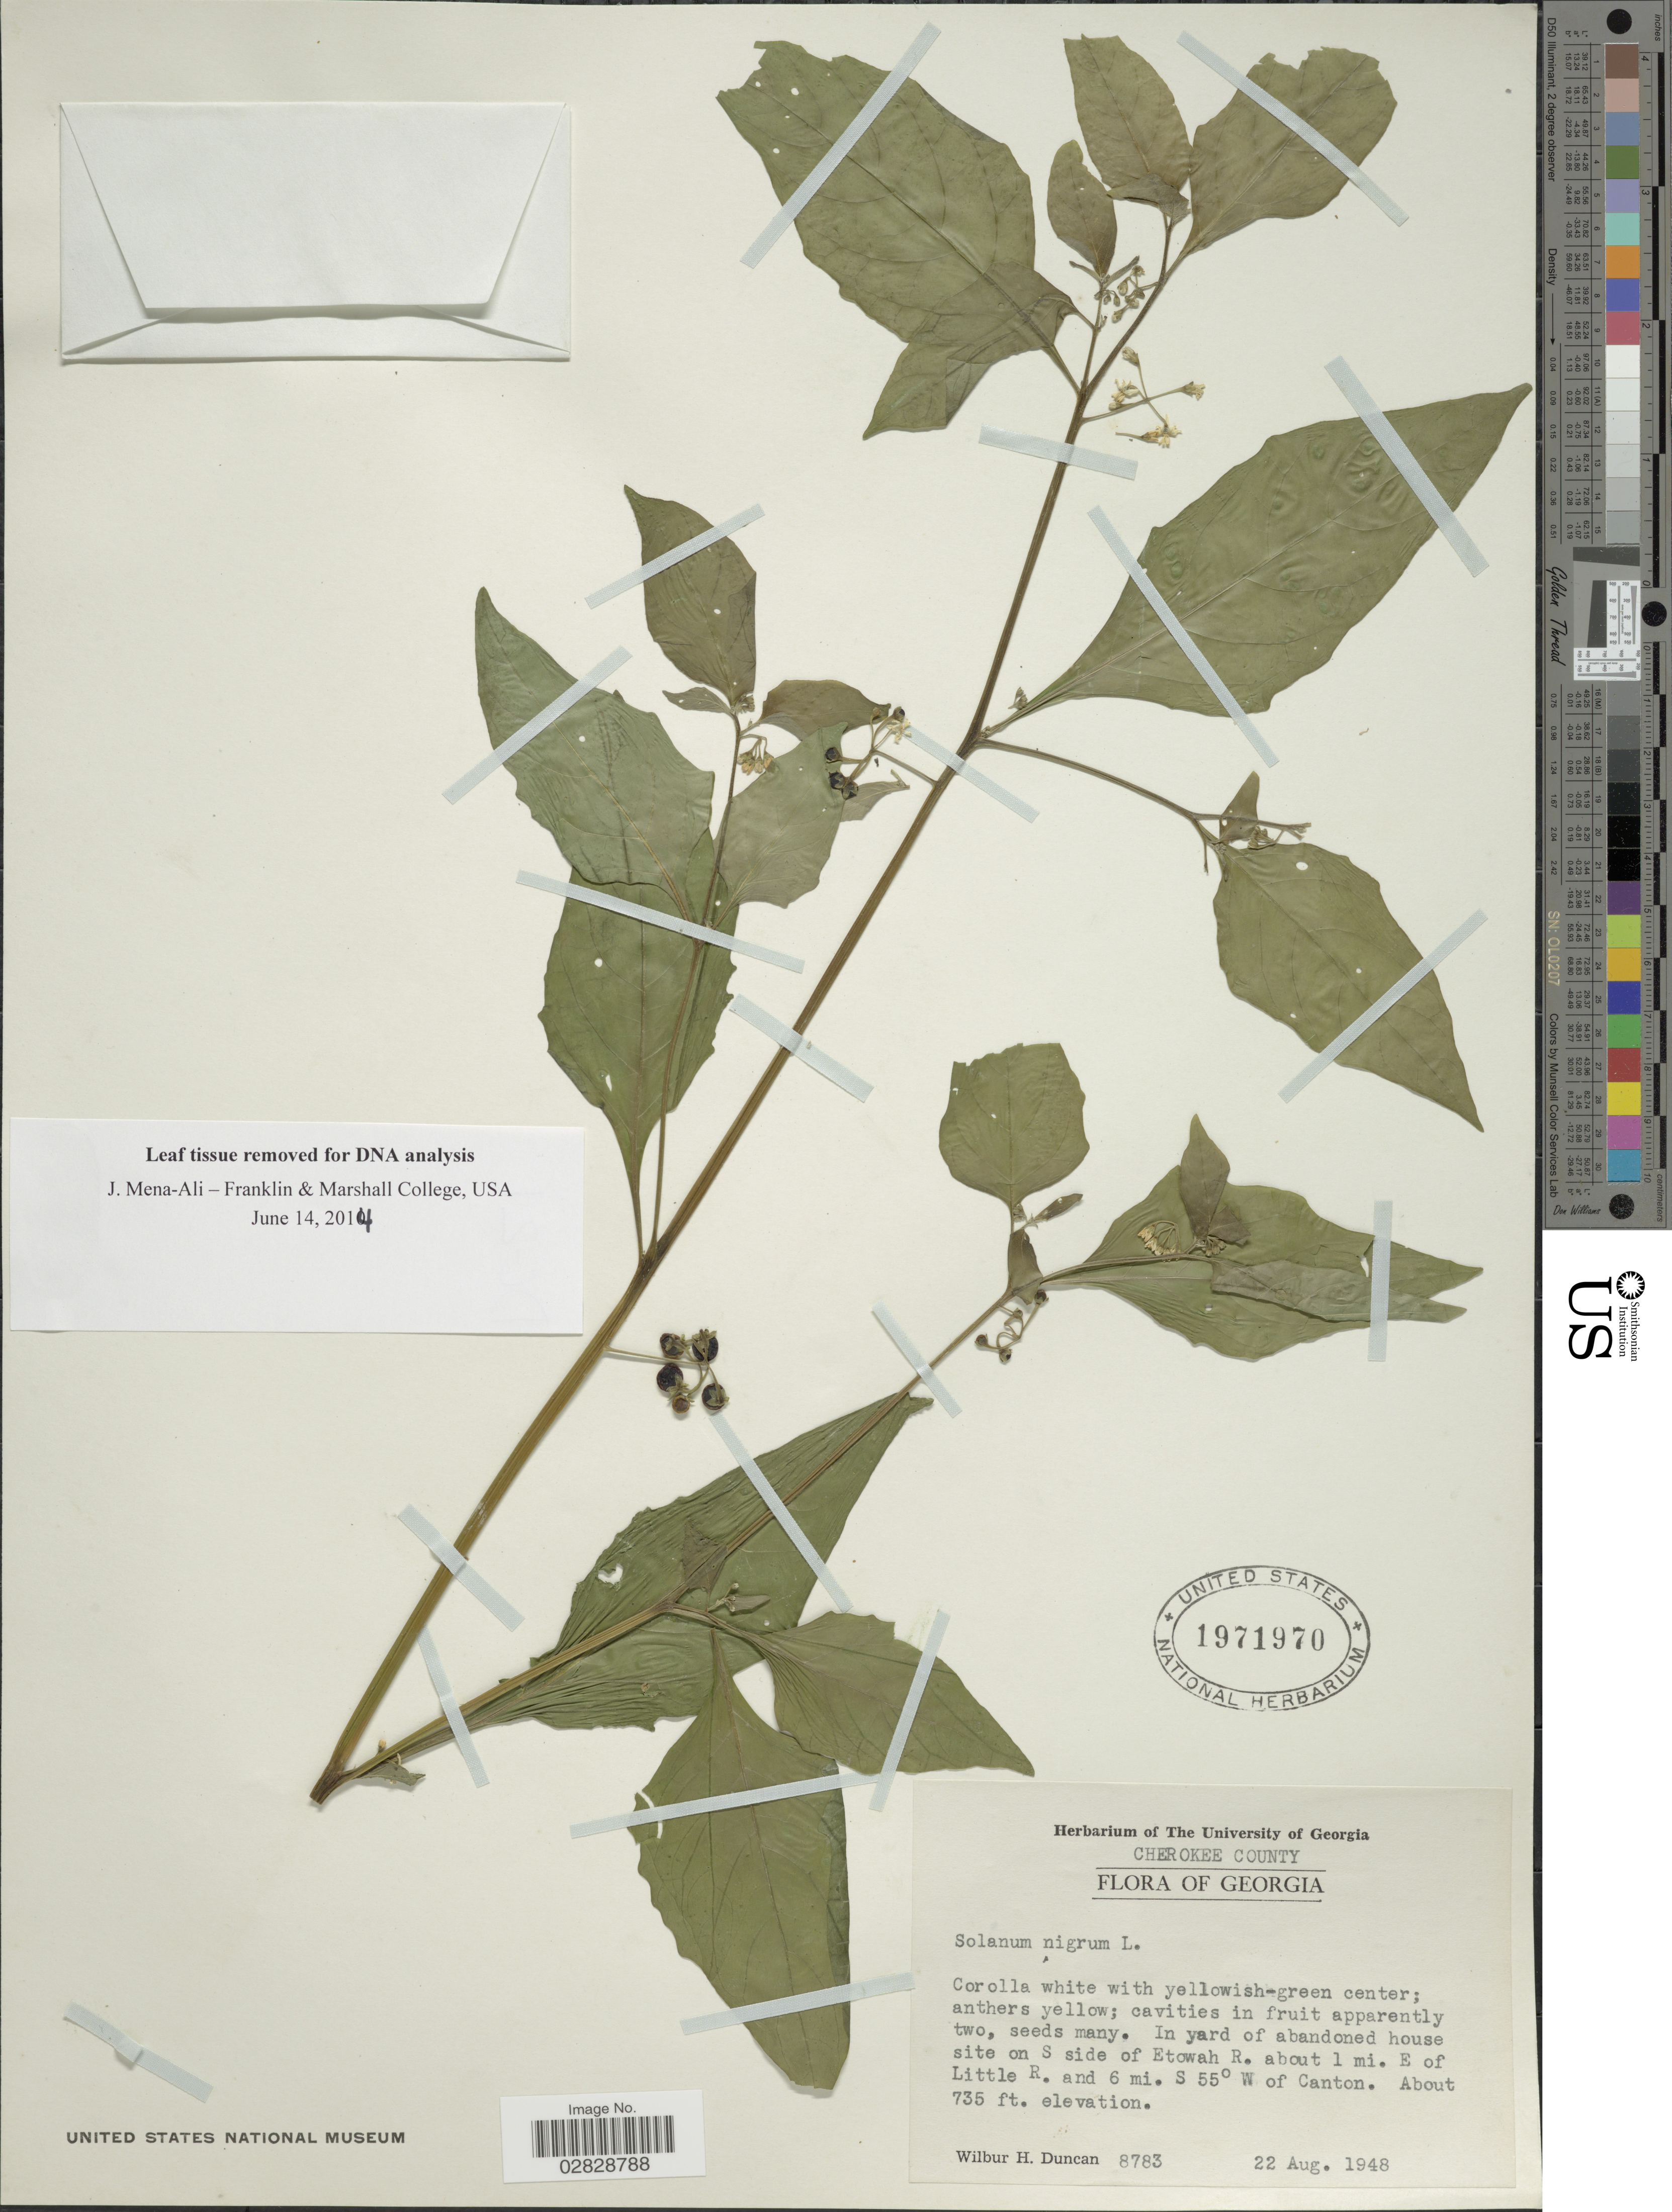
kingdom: Plantae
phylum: Tracheophyta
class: Magnoliopsida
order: Solanales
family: Solanaceae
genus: Solanum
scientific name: Solanum emulans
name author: Raf.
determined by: Knapp, S. D.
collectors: W. H. Duncan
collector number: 8783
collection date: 1948-08-22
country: United States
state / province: Georgia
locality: Cherokee County. In yard of abandoned house site on S side of Etowah R. about 1 mi. E of Little R. and 6 mi. S 55° W of Canton.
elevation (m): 224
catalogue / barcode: US 1971970